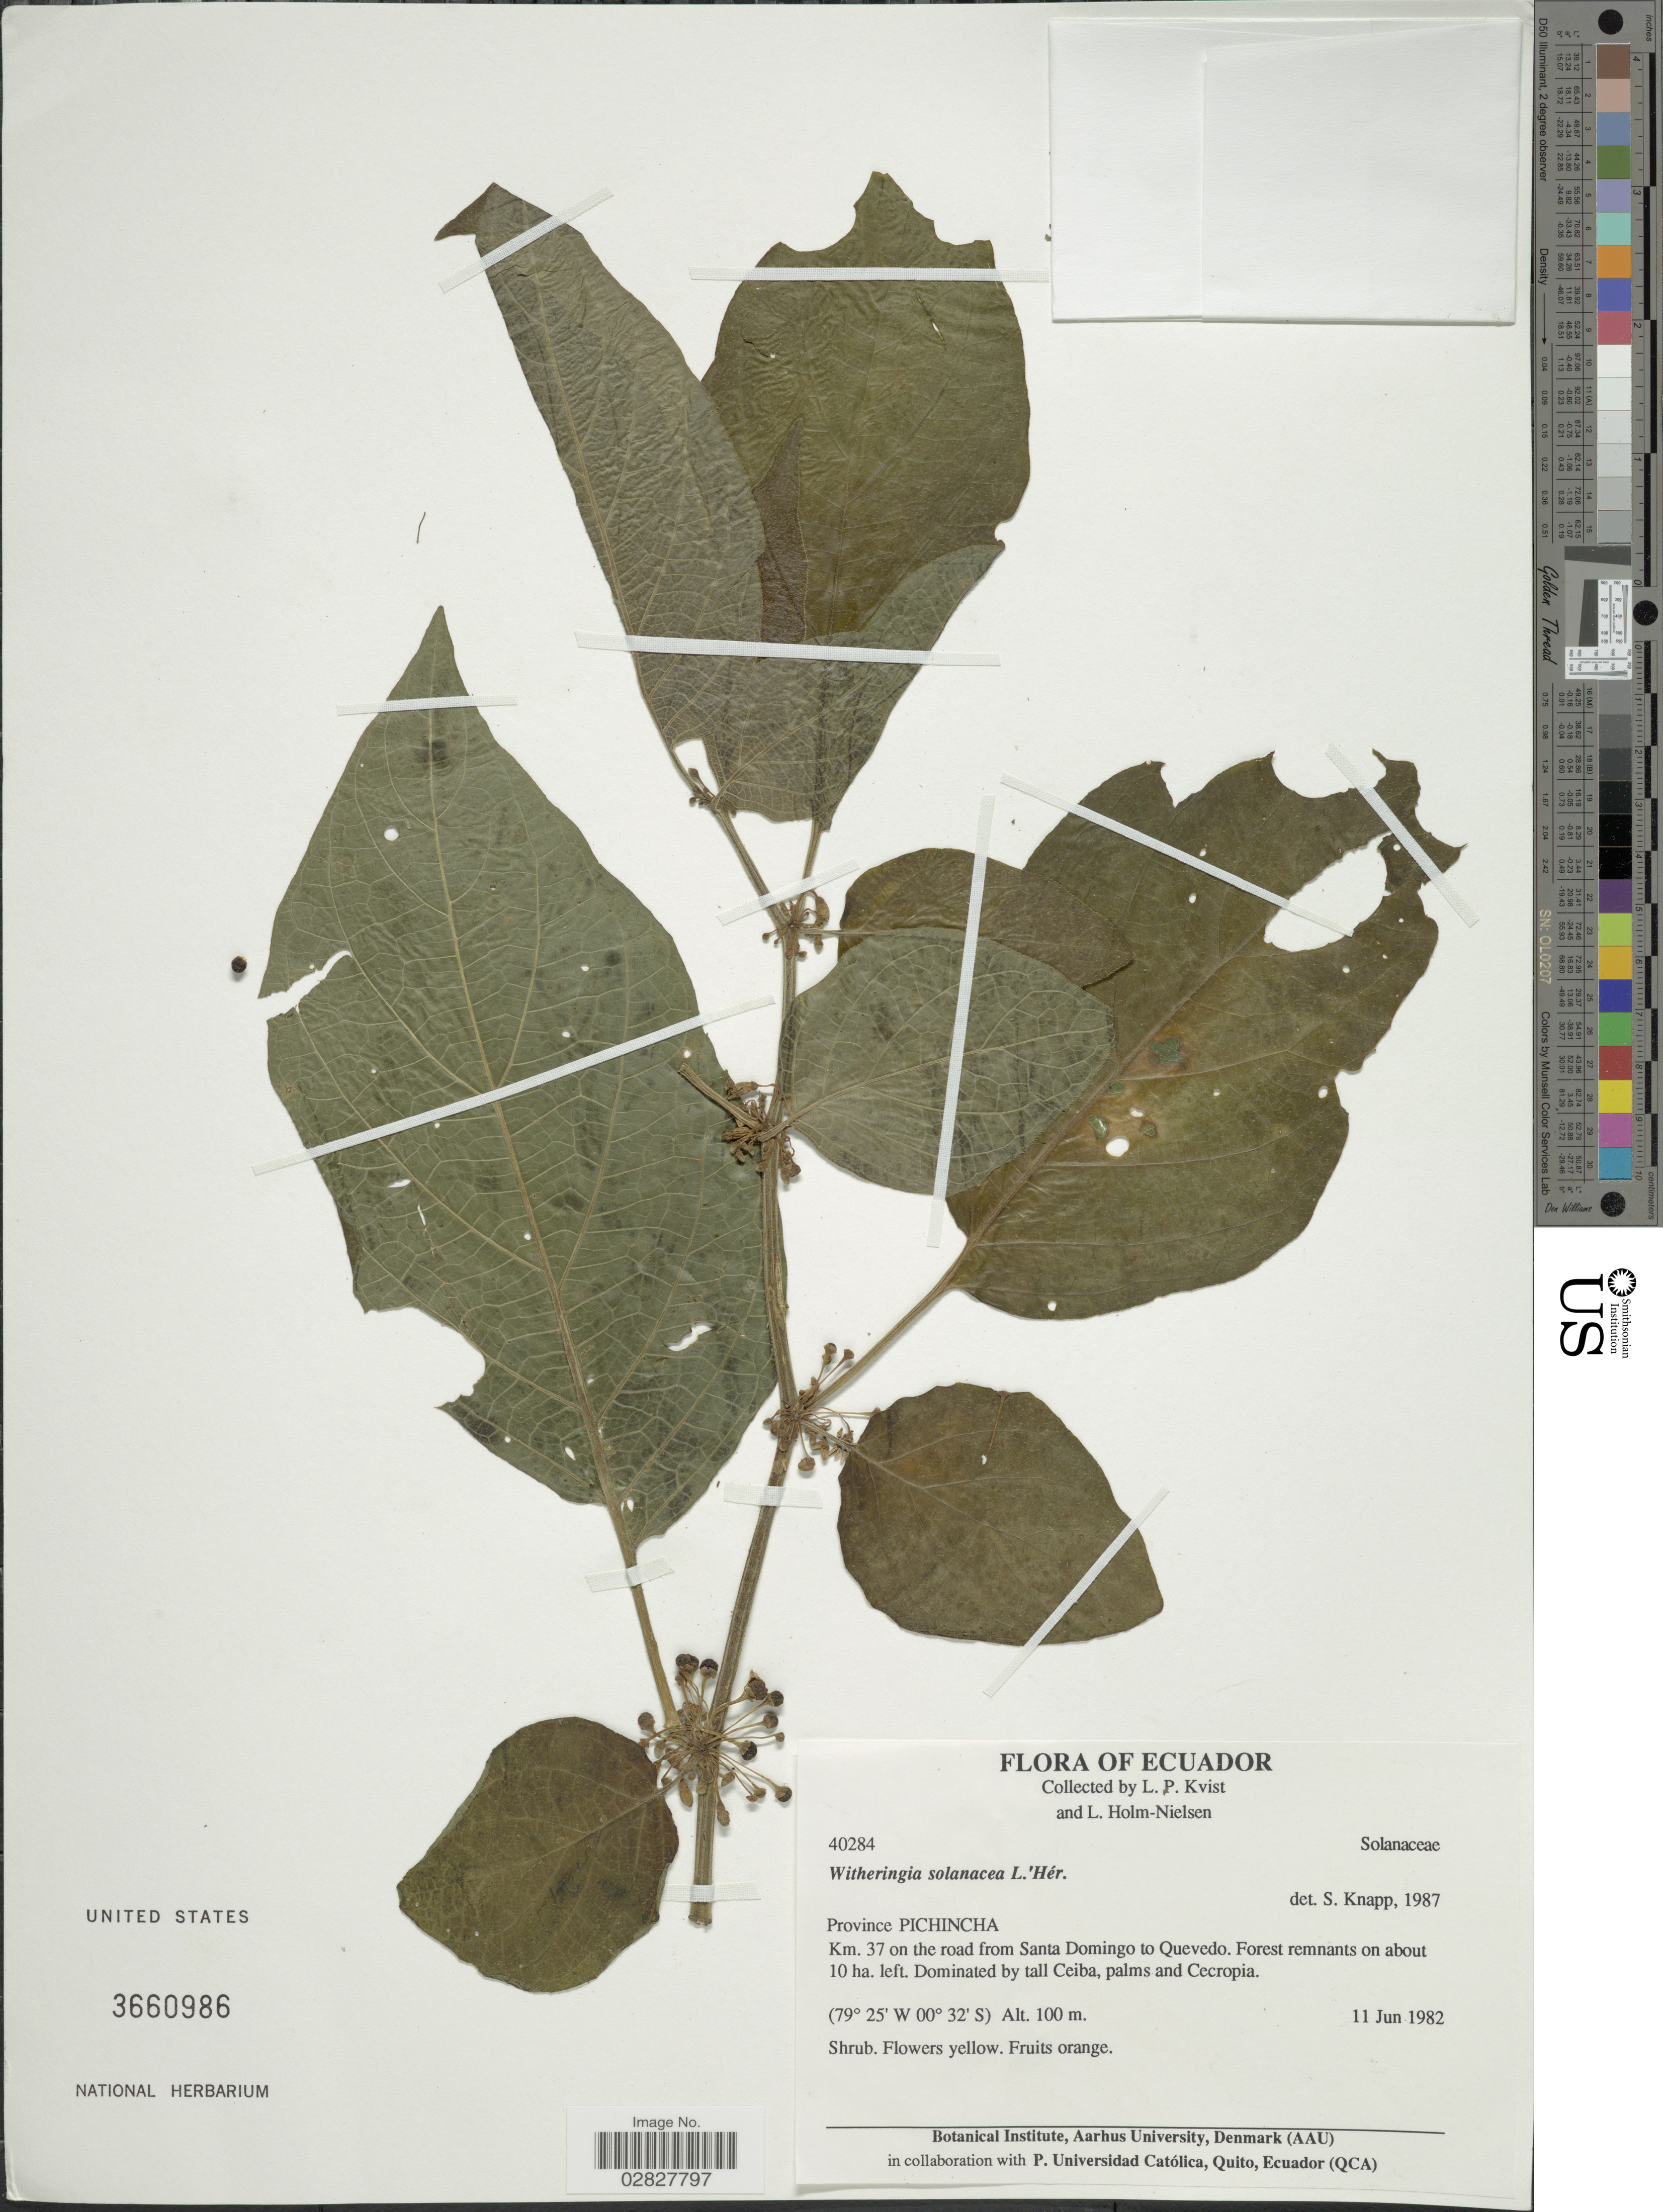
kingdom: Plantae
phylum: Tracheophyta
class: Magnoliopsida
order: Solanales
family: Solanaceae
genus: Witheringia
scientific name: Witheringia solanacea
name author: L'Hér.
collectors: L. P. Kvist & L. Holm-Nielsen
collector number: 40284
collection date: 1982-06-11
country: Ecuador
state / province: Pichincha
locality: Province Pichincha, Km. 37 on the road from Santa Domingo to Quevedo, Forest remnants on about 10 ha. left.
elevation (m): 100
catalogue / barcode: US 3660986